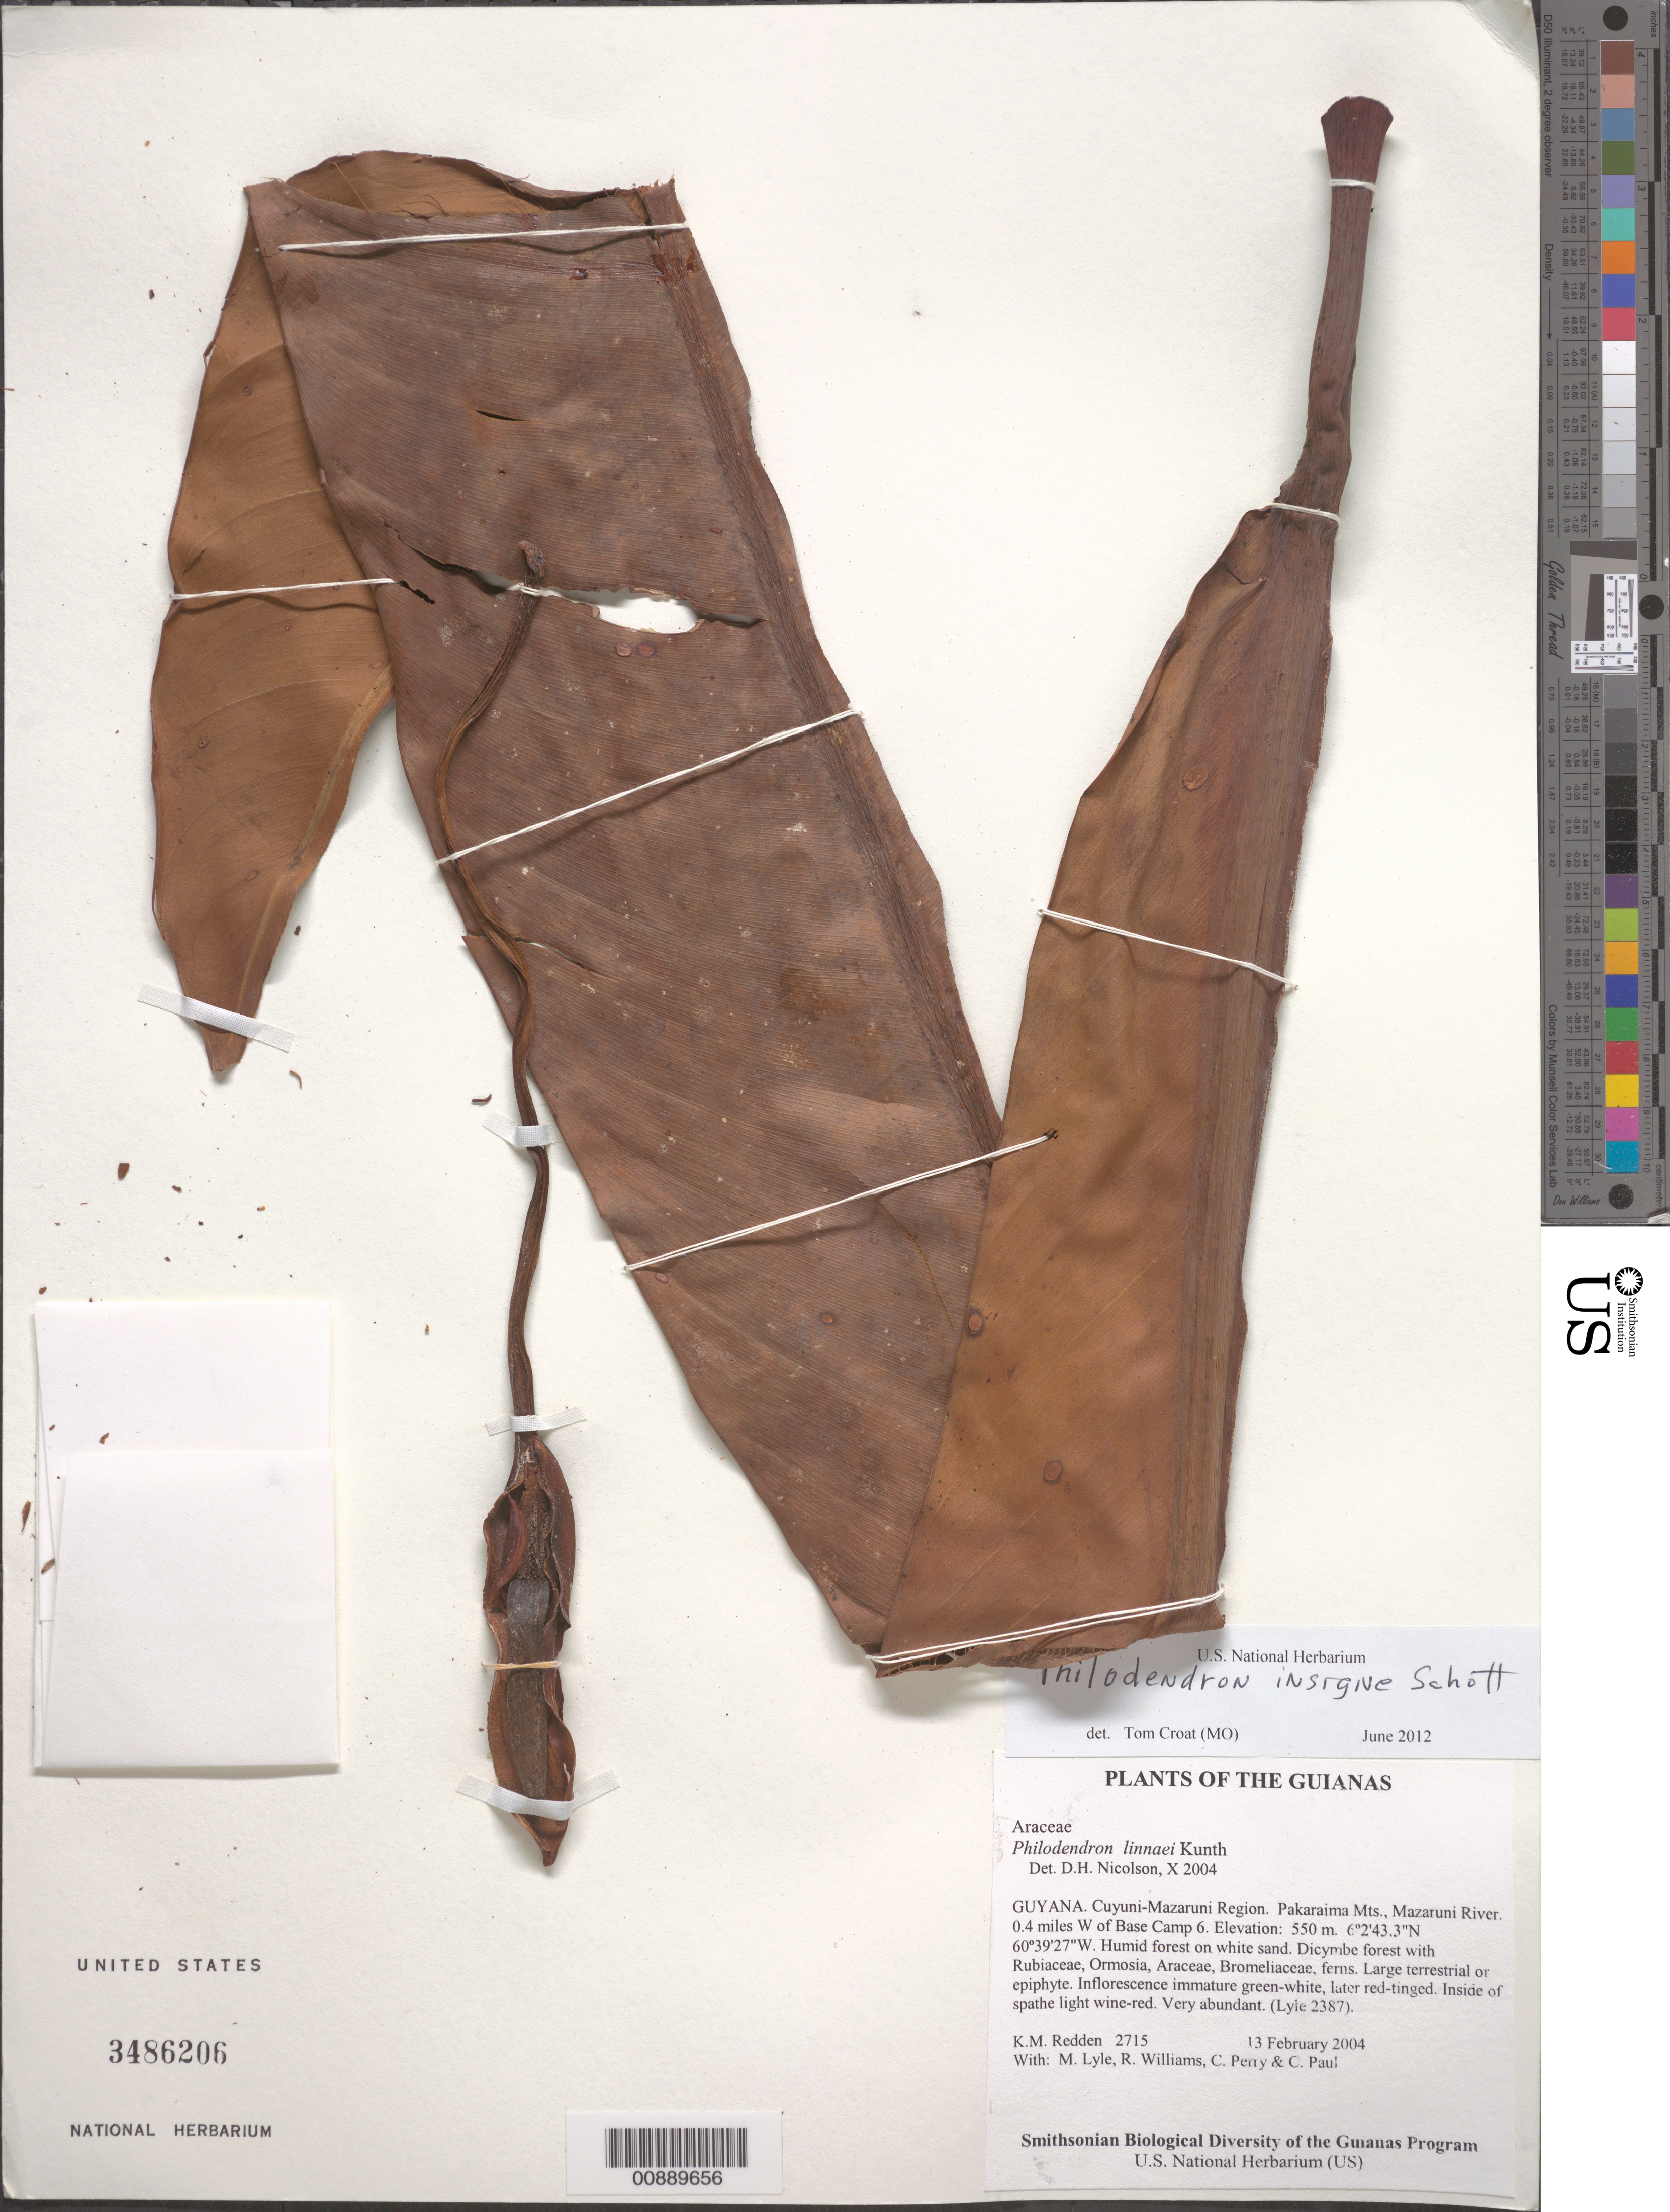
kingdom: Plantae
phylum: Tracheophyta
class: Liliopsida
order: Alismatales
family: Araceae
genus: Philodendron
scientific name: Philodendron linnaei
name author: Kunth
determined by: Nicolson, Dan H.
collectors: K. M. Redden, M. Lyle, R. Williams, C. Perry & C. Paul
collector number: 2715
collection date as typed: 13 February 2004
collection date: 2004-02-13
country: Guyana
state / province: Cuyuni-Mazaruni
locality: Pakaraima Mts., Mazaruni River. 0.4 miles W of Base Camp 6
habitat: Humid forest on white sand. Dicymbe forest with Rubiaceae, Ormosia, Araceae, Bromeliaceae, ferns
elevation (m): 550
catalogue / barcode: US 3486206